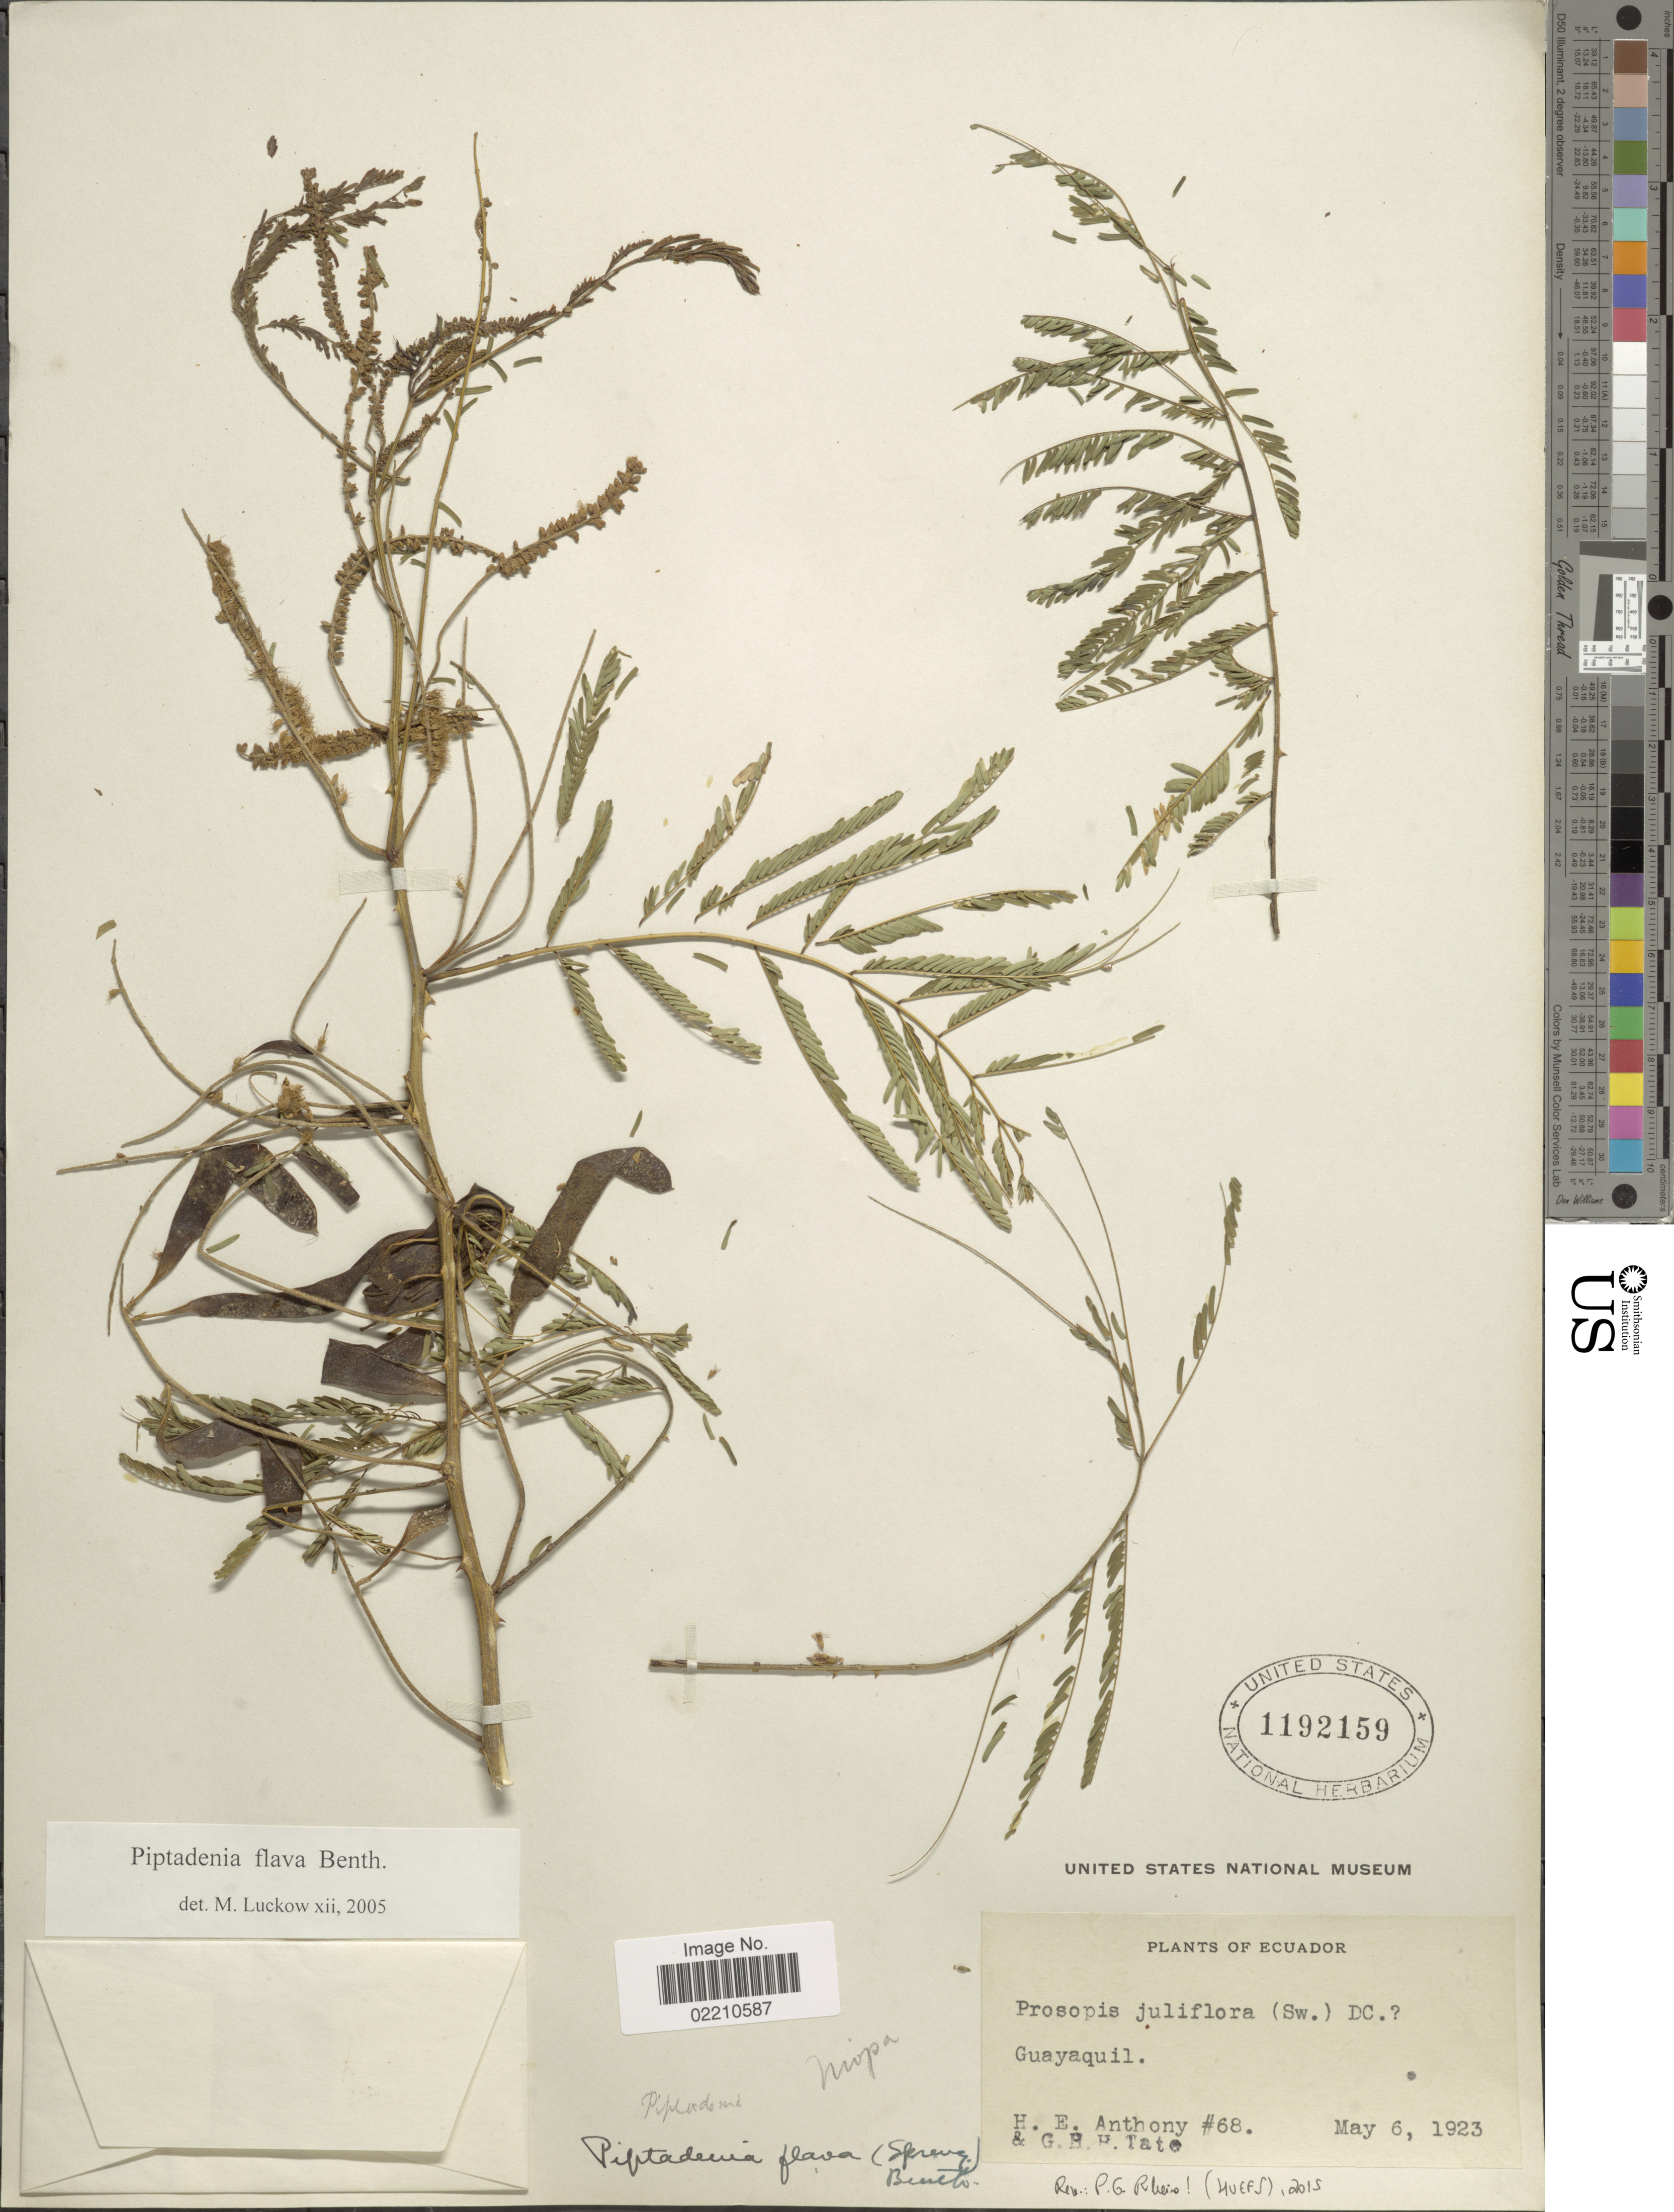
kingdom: Plantae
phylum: Tracheophyta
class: Magnoliopsida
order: Fabales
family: Fabaceae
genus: Piptadenia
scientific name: Piptadenia flava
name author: (DC.) Benth.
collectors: H. E. Anthony & G. H. H.Tate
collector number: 68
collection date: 1923-05-06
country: Ecuador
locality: Guayaquil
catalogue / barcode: US 1192159